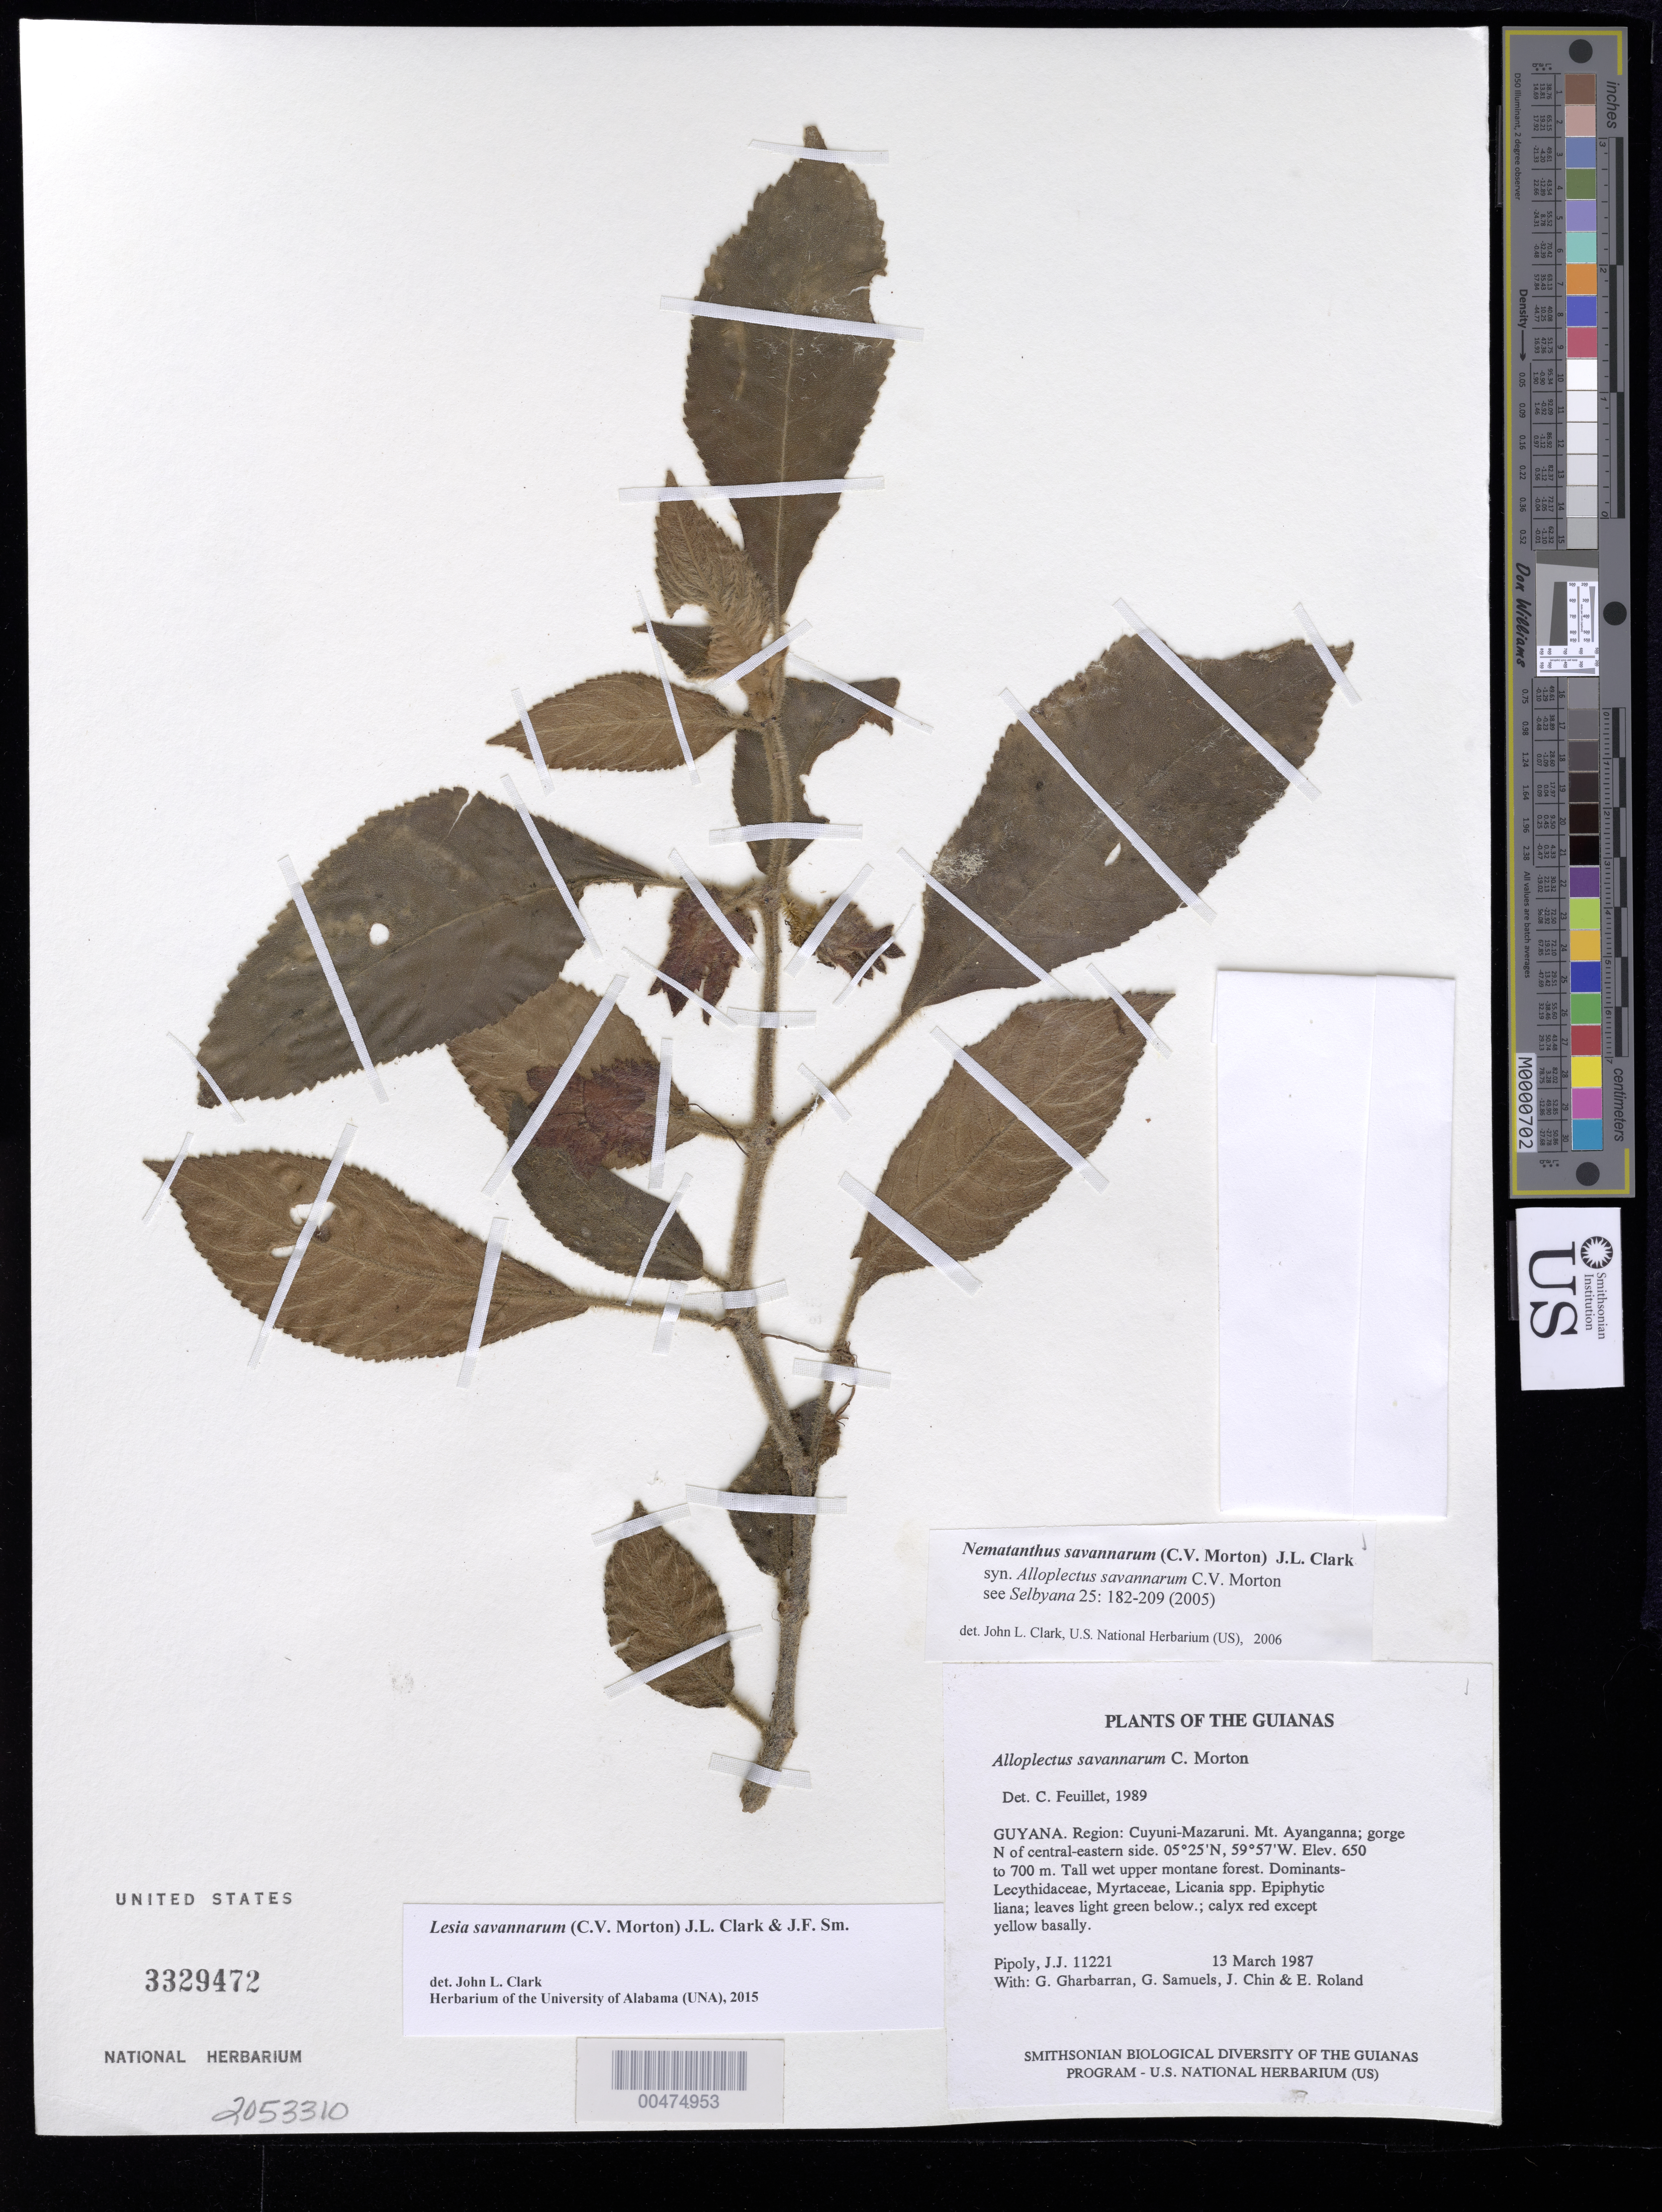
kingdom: Plantae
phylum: Tracheophyta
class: Magnoliopsida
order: Lamiales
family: Gesneriaceae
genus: Nematanthus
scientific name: Nematanthus savannarum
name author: (C.V. Morton in Maguire) J.L. Clark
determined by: Clark, J. L., (SEL), The Marie Selby Botanical Garden (UNITED STATES)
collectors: J. J. Pipoly, G. Gharbarran, G. Samuels, J. Chin & E. Roland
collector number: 11221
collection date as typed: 13 Mar 1987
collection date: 1987-03-13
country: Guyana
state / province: Cuyuni-Mazaruni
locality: Mt. Ayanganna; gorge N of central-eastern side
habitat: Tall wet upper montane forest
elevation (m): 650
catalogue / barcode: US 3329472